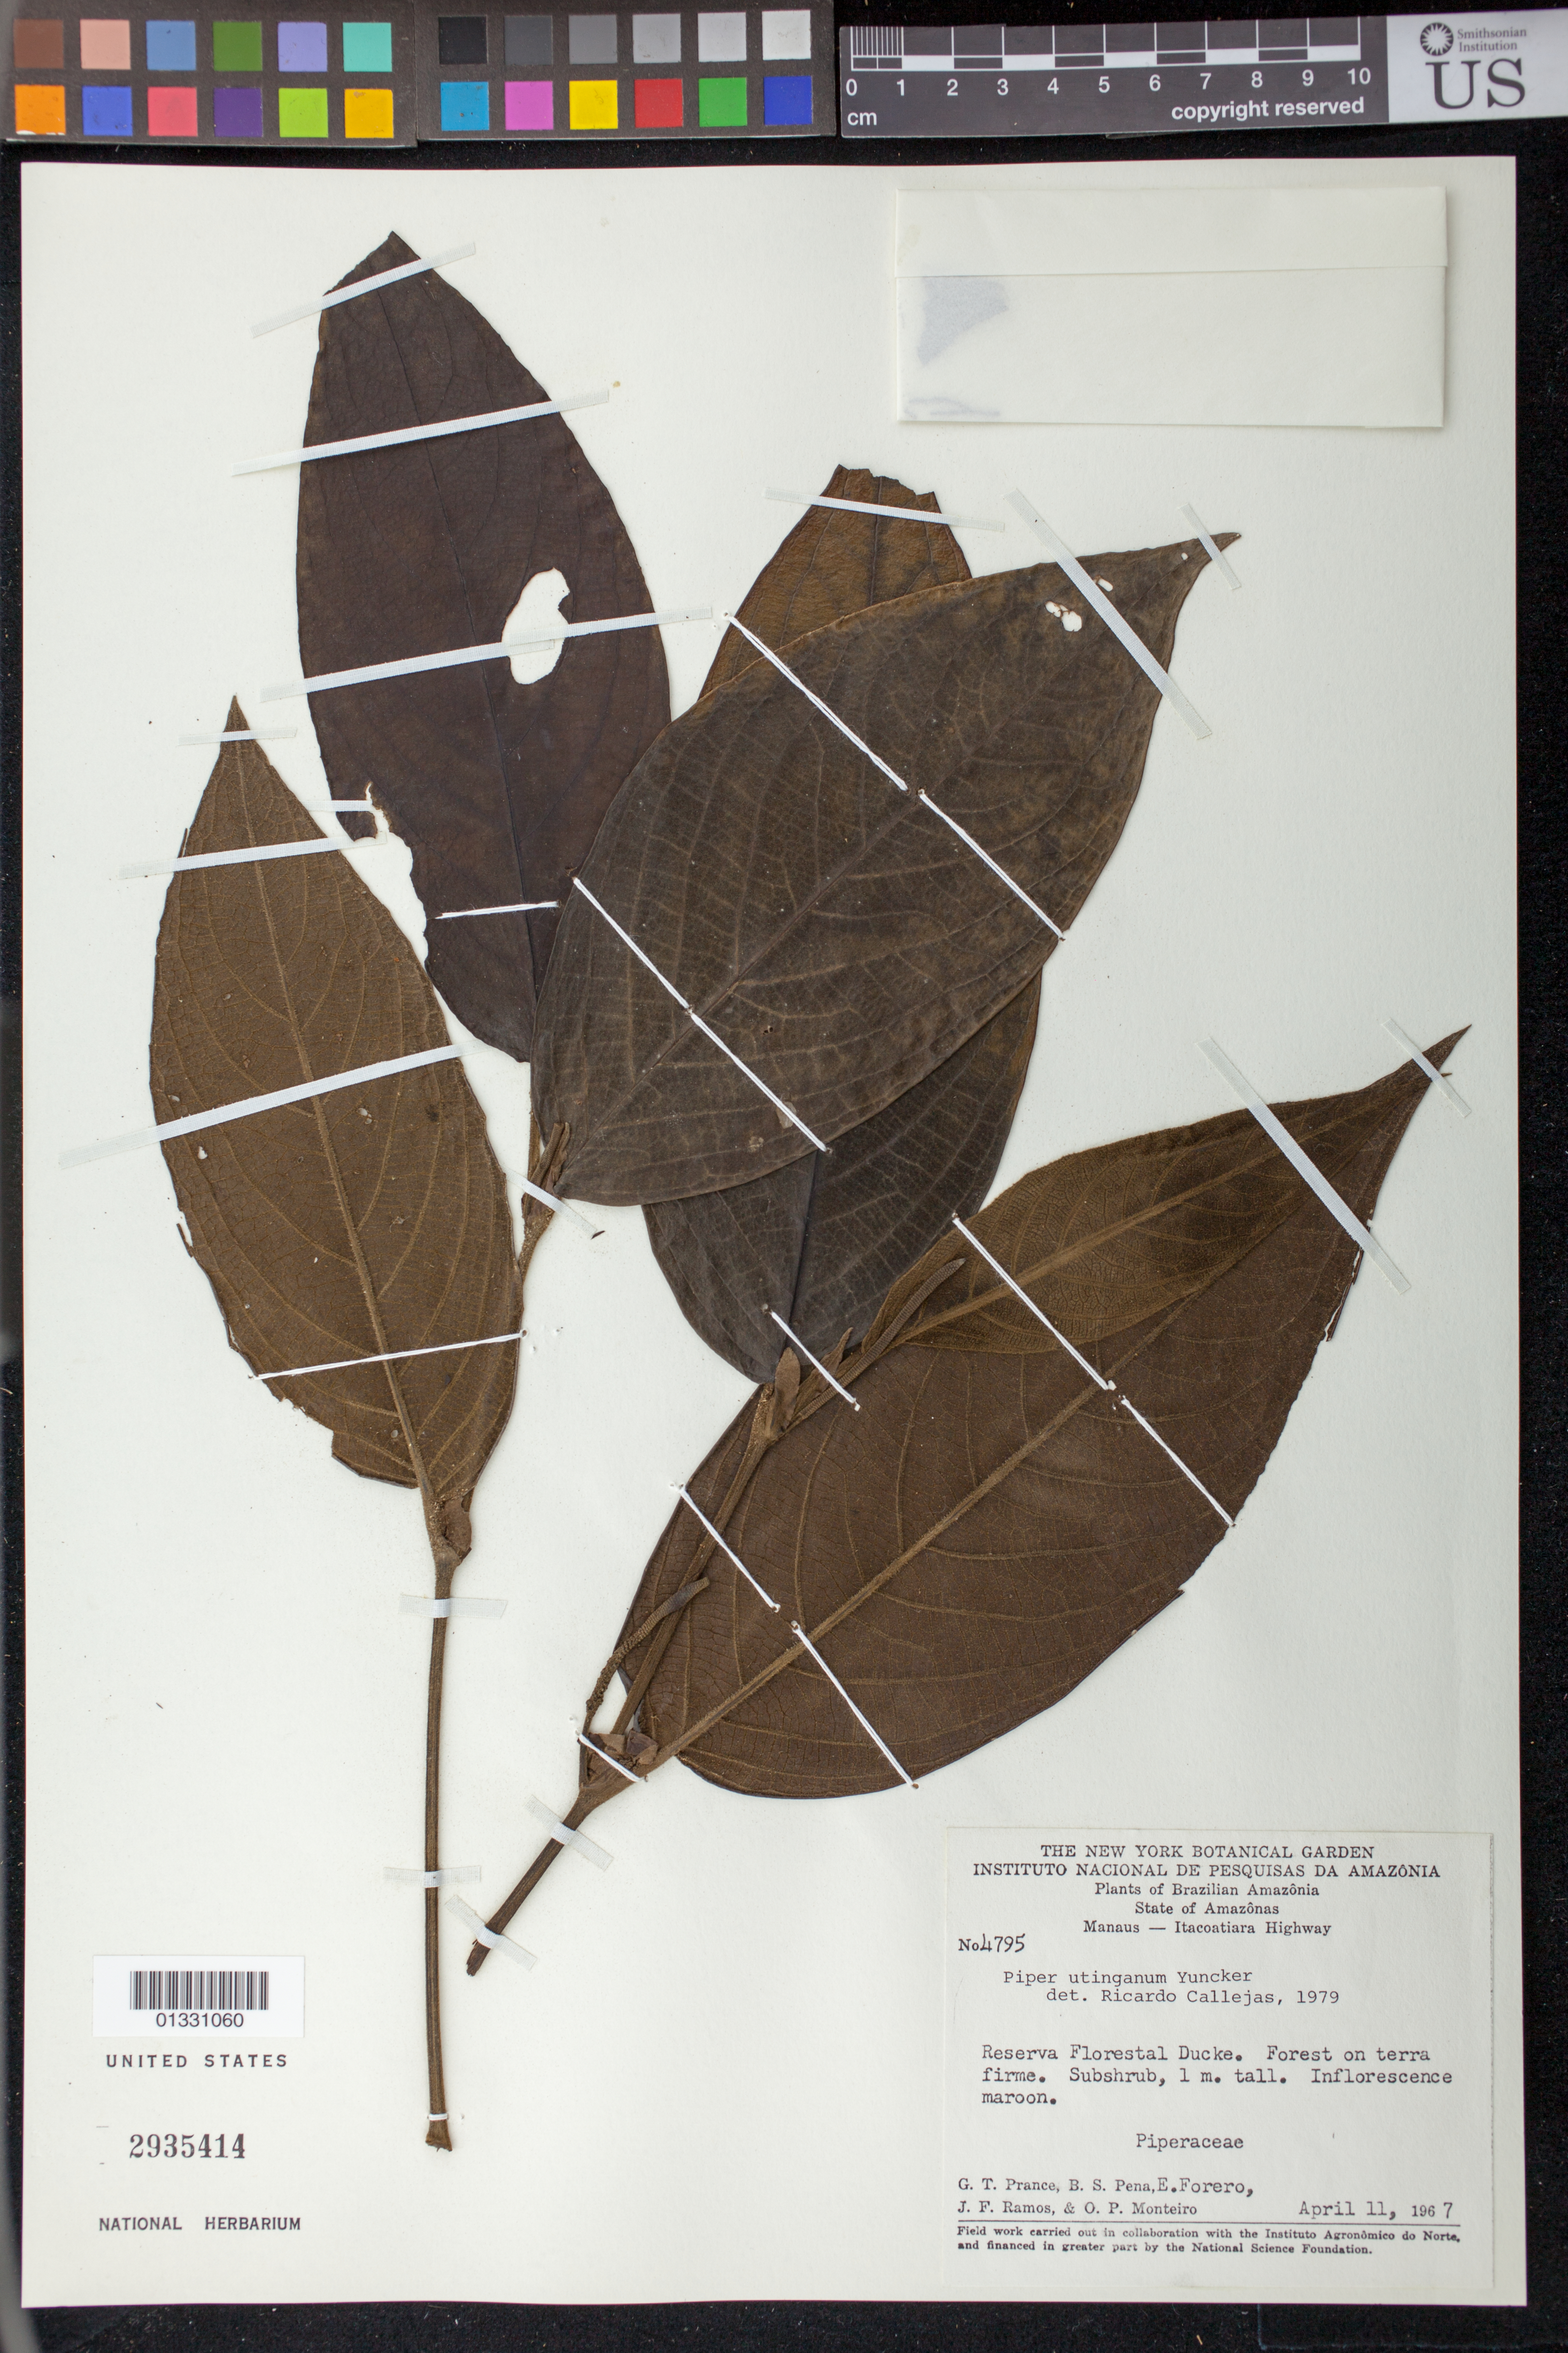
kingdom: Plantae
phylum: Tracheophyta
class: Magnoliopsida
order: Piperales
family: Piperaceae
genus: Piper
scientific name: Piper utinganum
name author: Yunck.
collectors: G. T. Prance, B. S. Pena, E. Forero, J. F. Ramos & O. P. Monteiro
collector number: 4795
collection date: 1967-04-11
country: Brazil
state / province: Amazonas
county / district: Manaus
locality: Reserva Florestal Ducke (Manaus-Itacoatiara highway)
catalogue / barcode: US 2935414